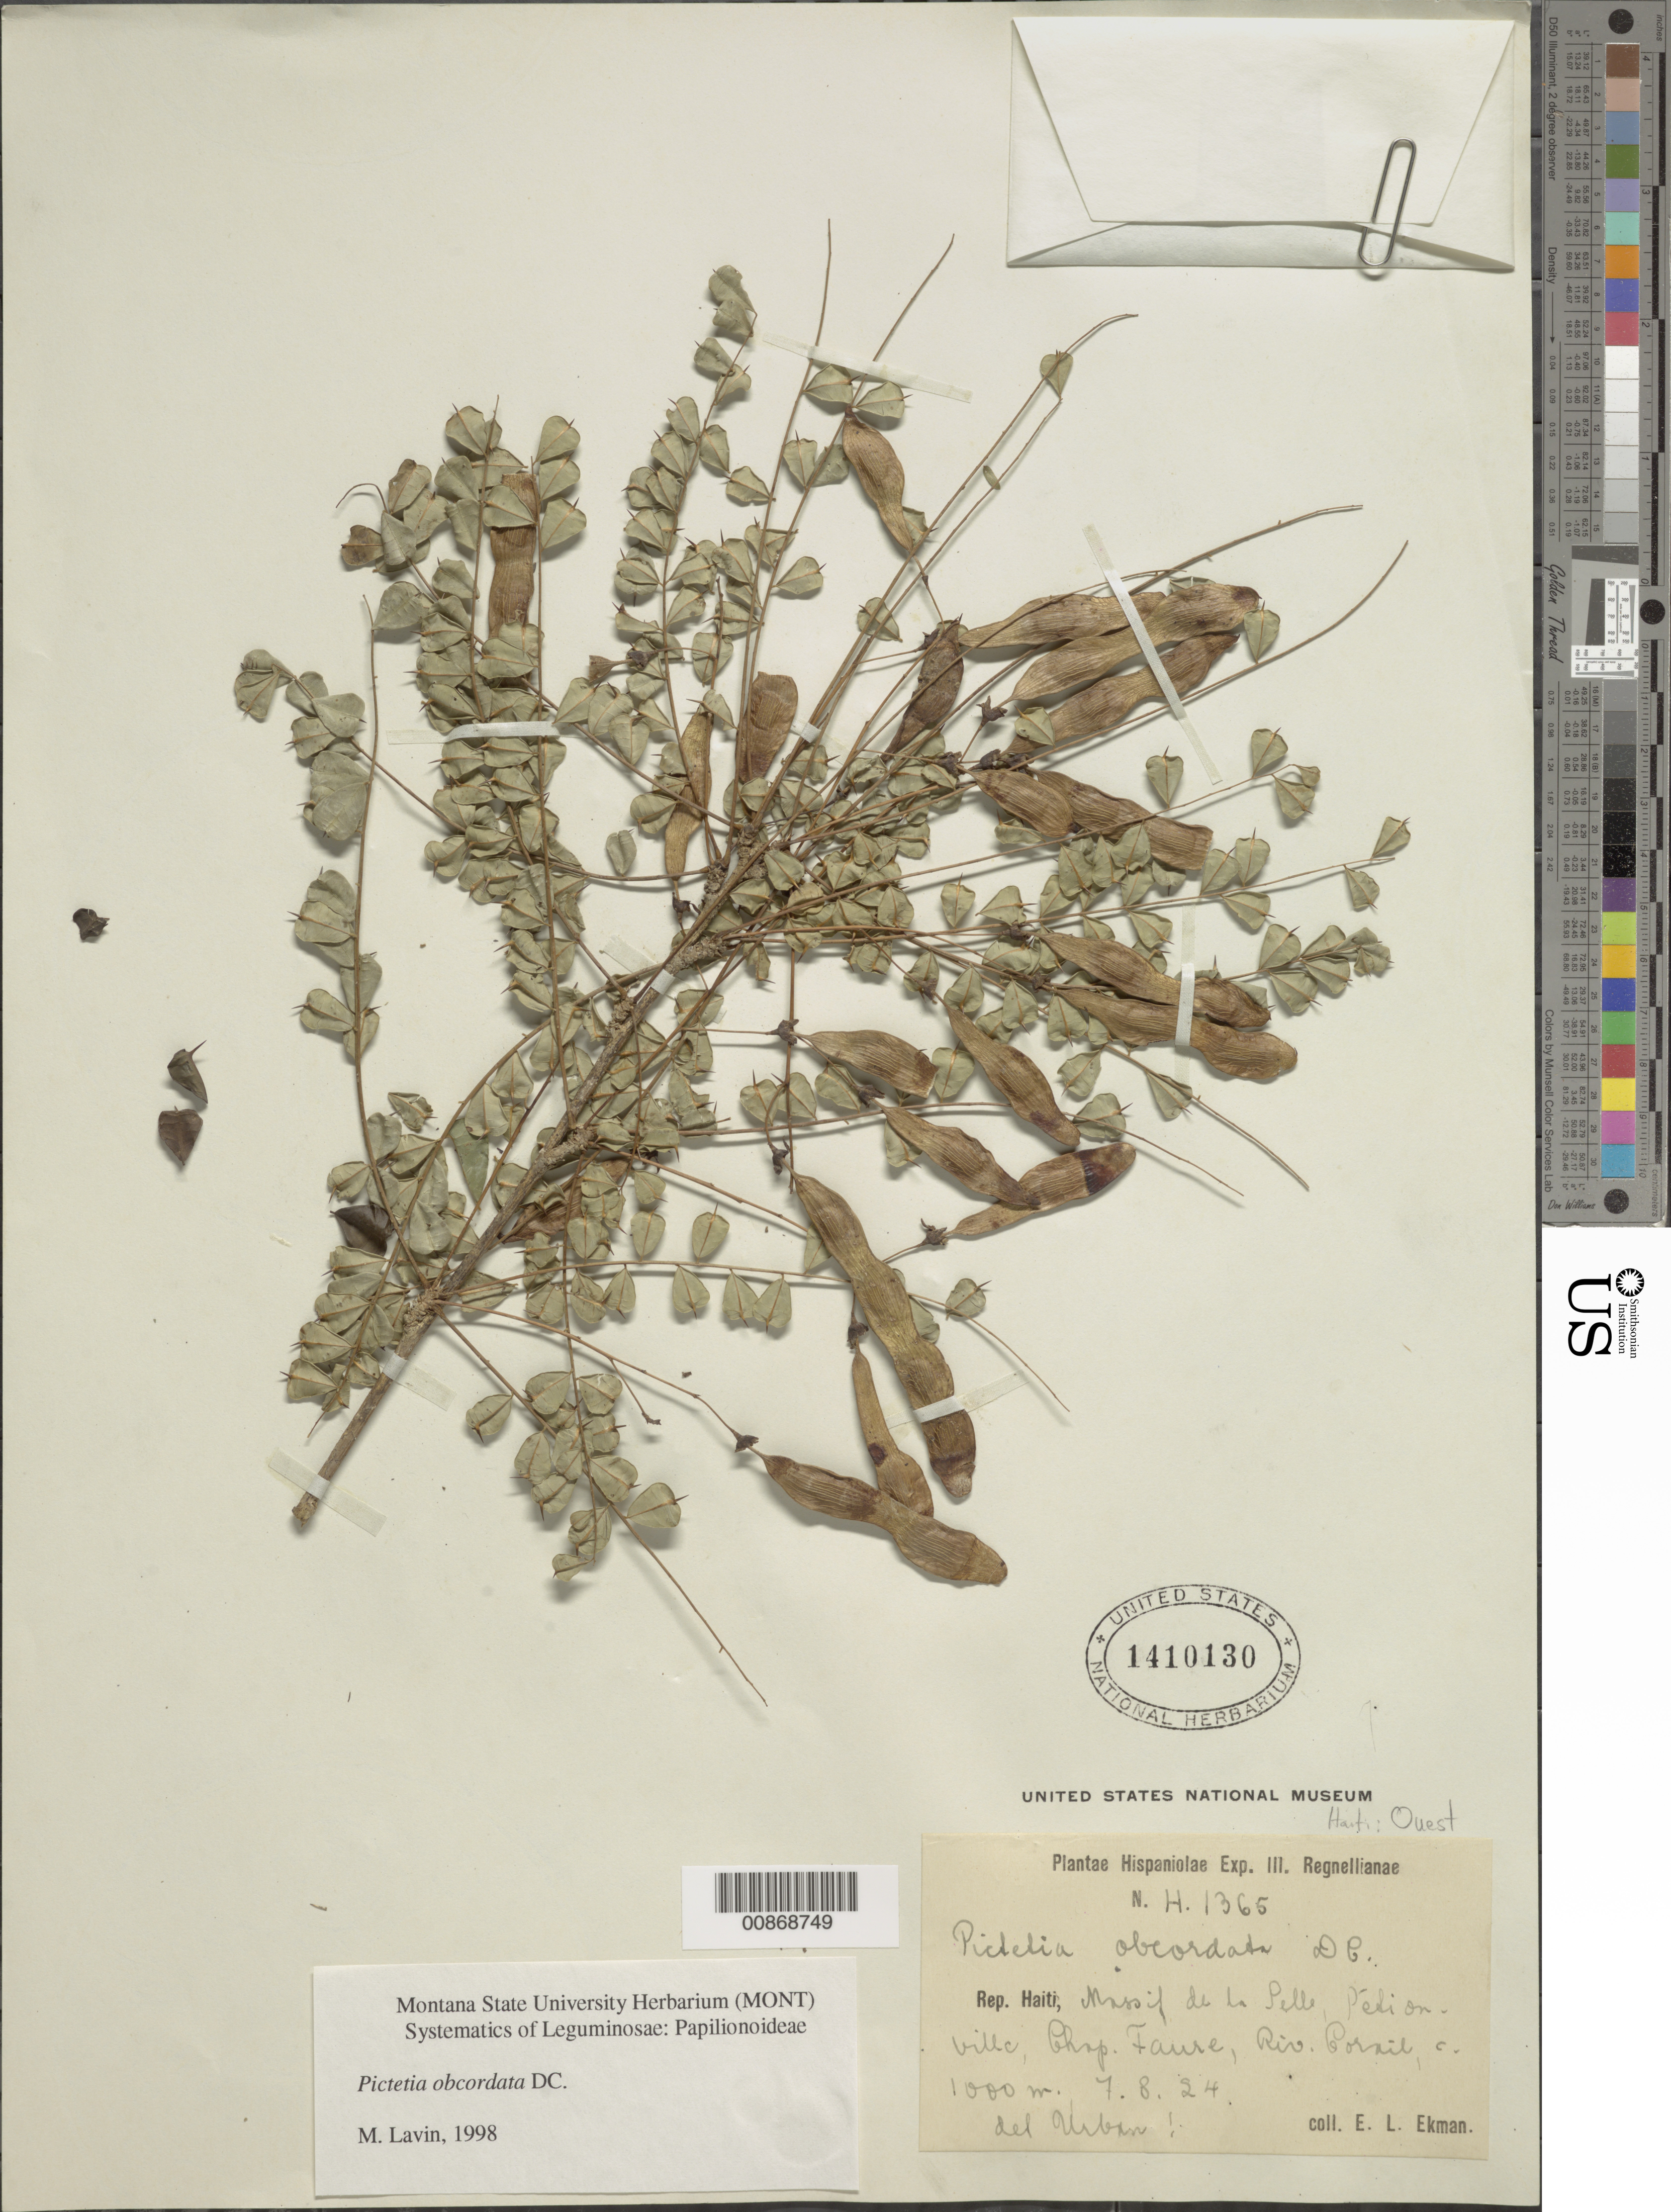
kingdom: Plantae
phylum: Tracheophyta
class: Magnoliopsida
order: Fabales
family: Fabaceae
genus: Pictetia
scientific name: Pictetia obcordata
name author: DC.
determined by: Lavin, M.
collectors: E. L. Ekman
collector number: H 1365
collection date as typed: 07 Aug 1924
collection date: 1924-08-07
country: Haiti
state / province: Ouest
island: Hispaniola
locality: Massif de la Selle, Pétionville, Chap. Faure, Riv. Corail.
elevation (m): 1000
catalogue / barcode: US 1410130